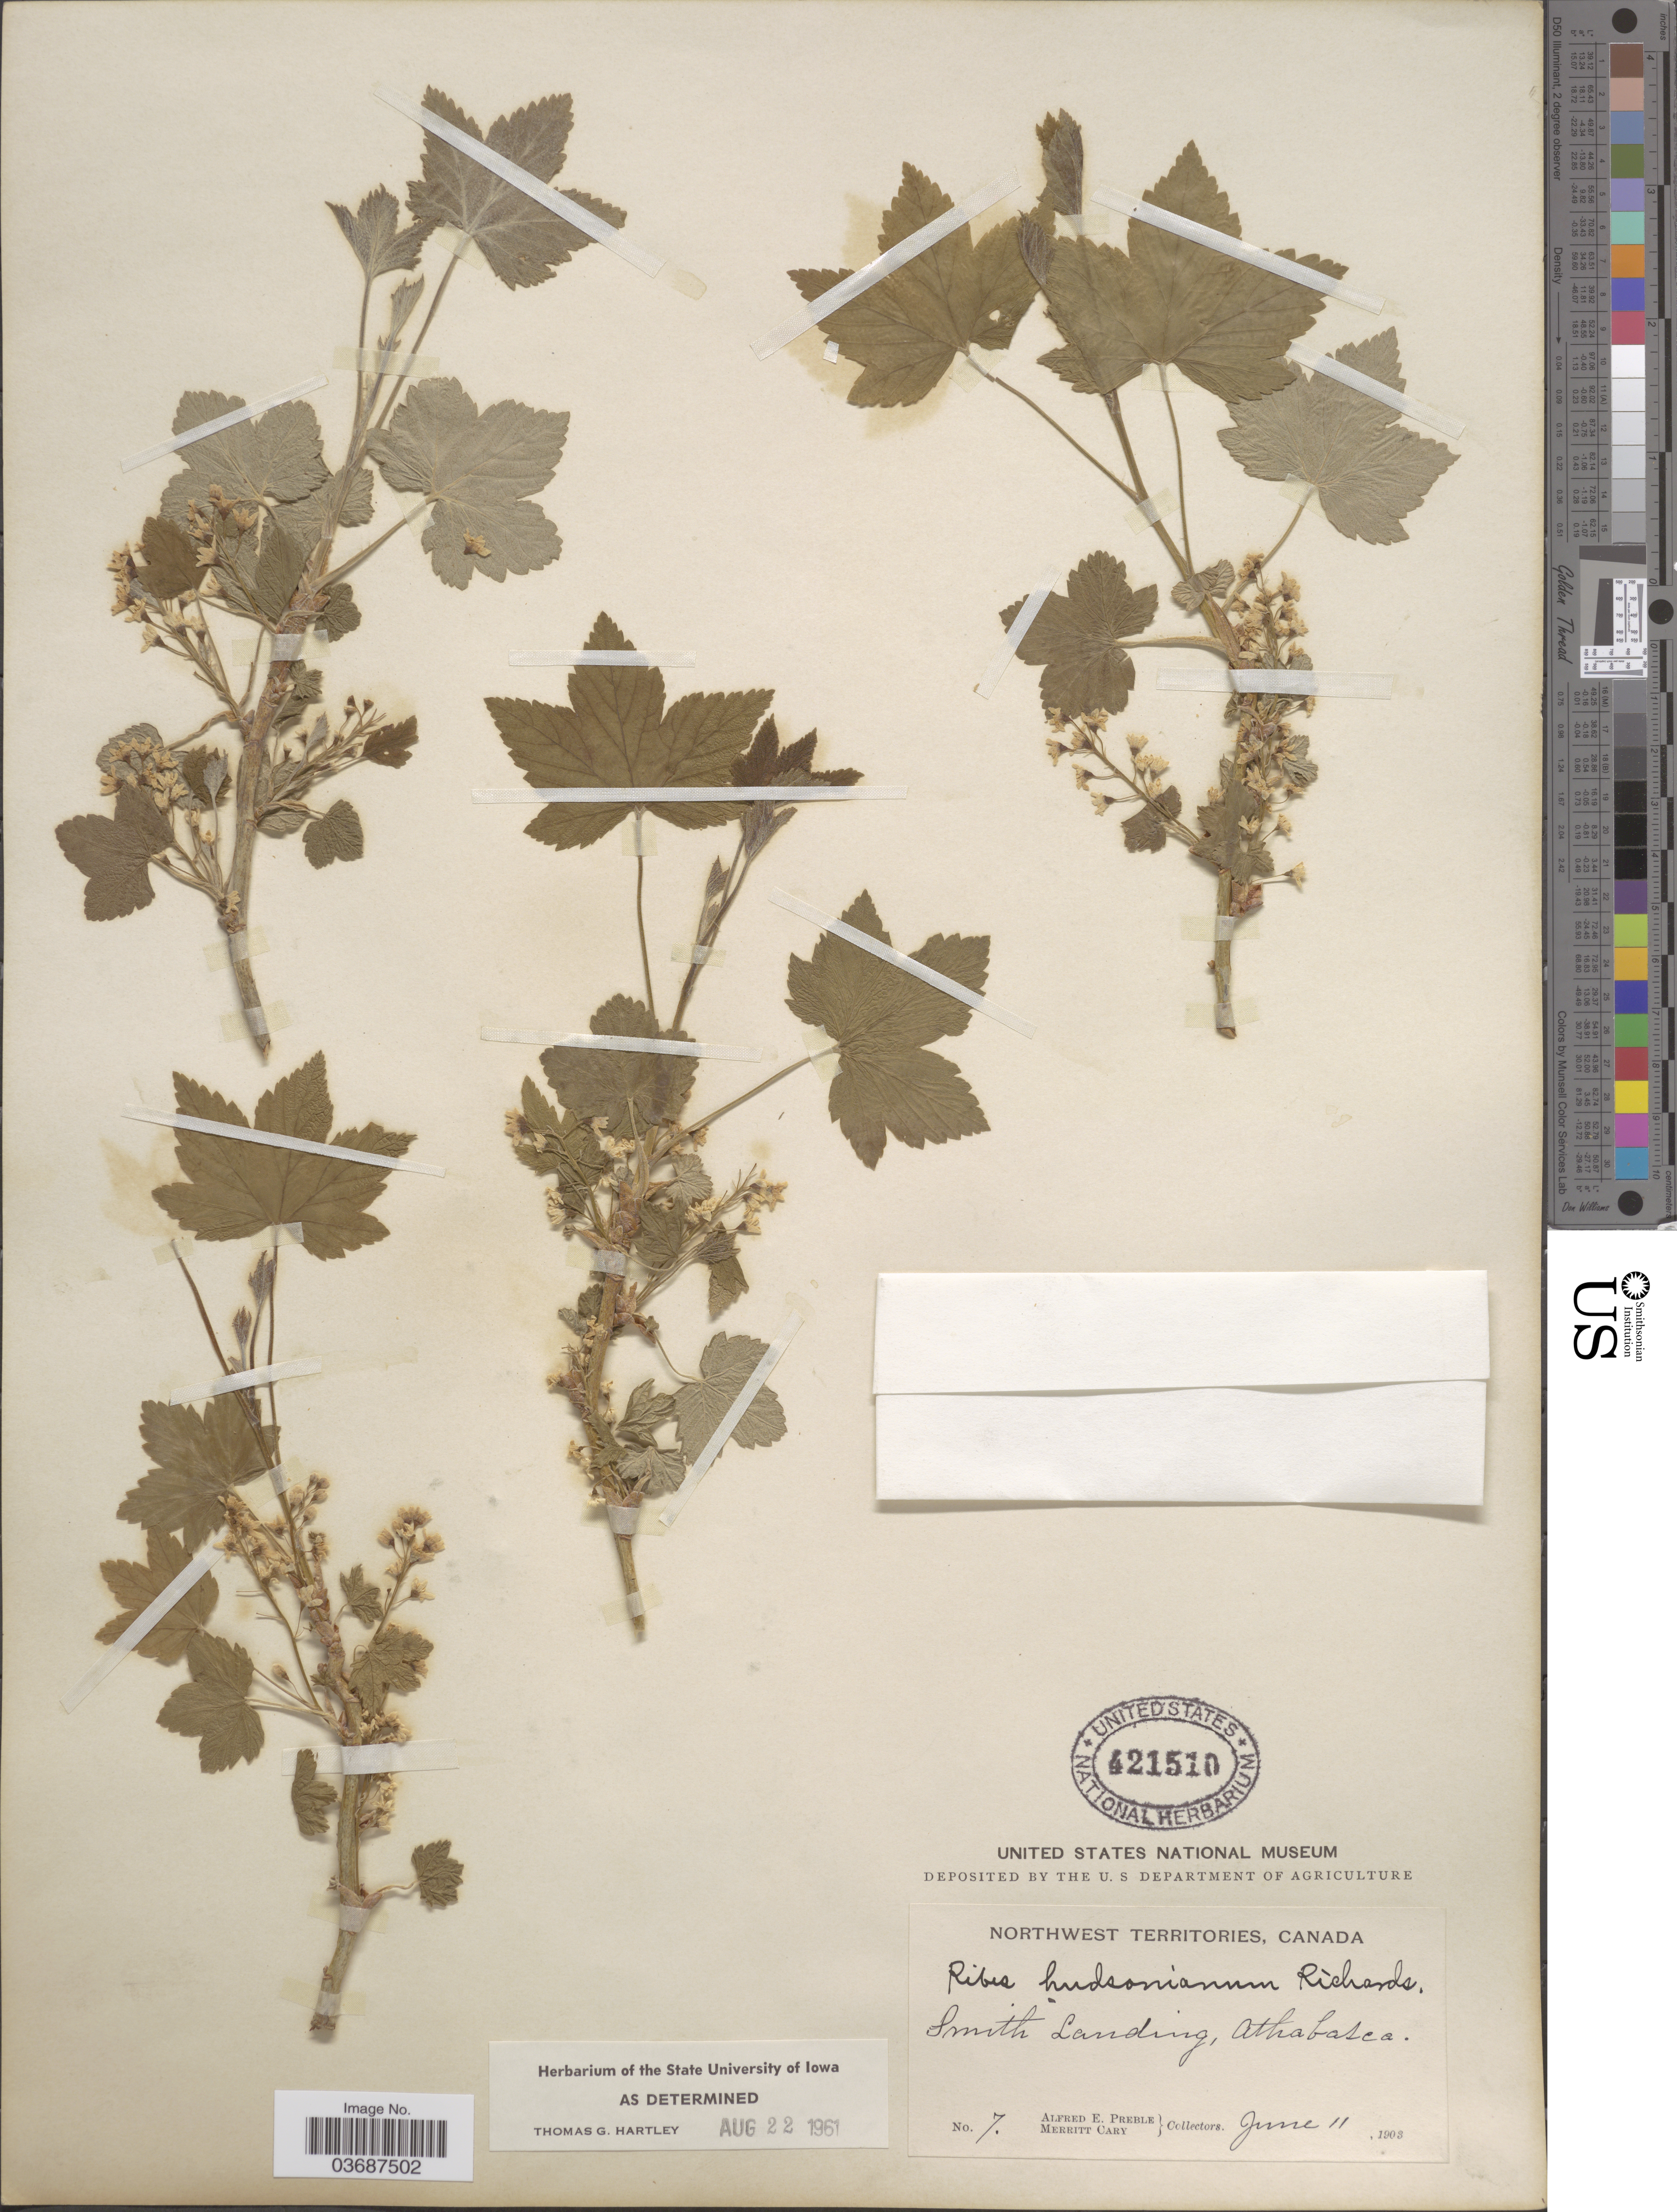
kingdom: Plantae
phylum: Tracheophyta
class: Magnoliopsida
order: Saxifragales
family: Grossulariaceae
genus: Ribes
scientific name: Ribes hudsonianum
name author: Richardson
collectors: A. Preble & M. Cary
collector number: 7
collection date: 1903-06-11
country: Canada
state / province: Northwest Territories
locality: Smith Landing, Athabasca.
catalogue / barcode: US 421510